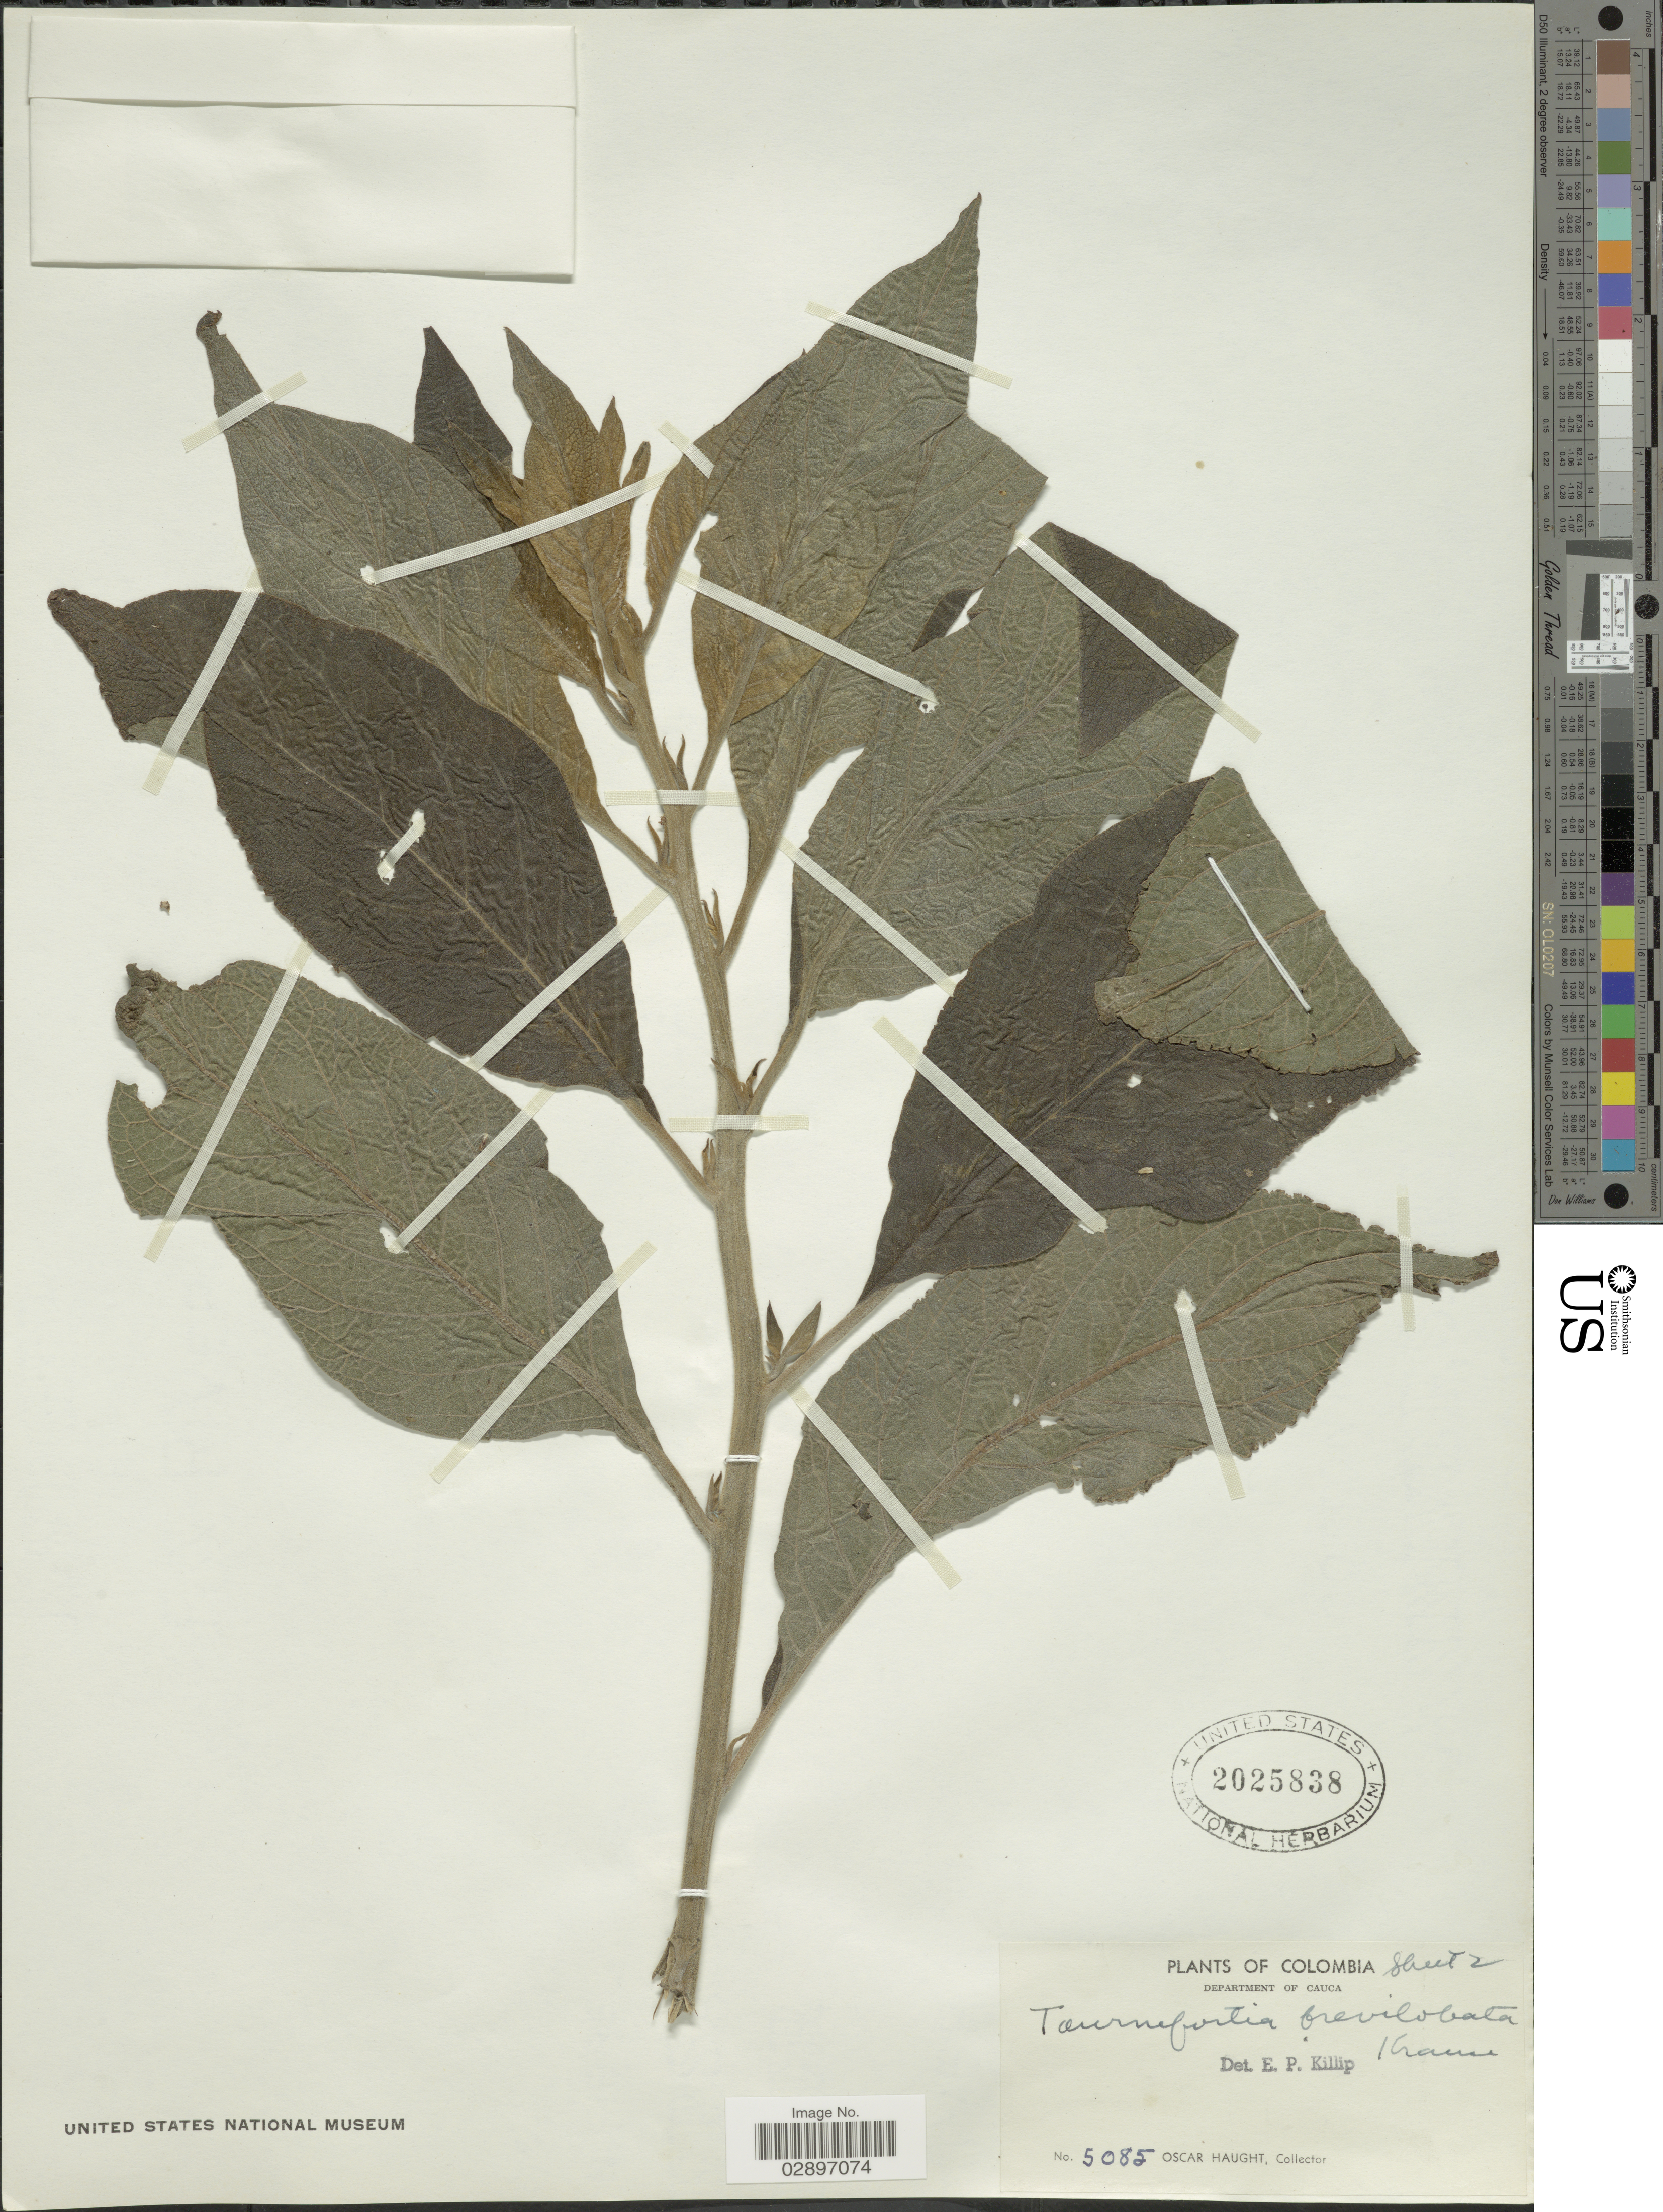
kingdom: Plantae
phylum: Tracheophyta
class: Magnoliopsida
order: Boraginales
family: Heliotropiaceae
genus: Tournefortia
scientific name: Tournefortia brevilobata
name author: K. Krause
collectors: O. L. Haught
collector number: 5085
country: Colombia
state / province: Cauca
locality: Department of Cauca.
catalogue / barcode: US 2025838